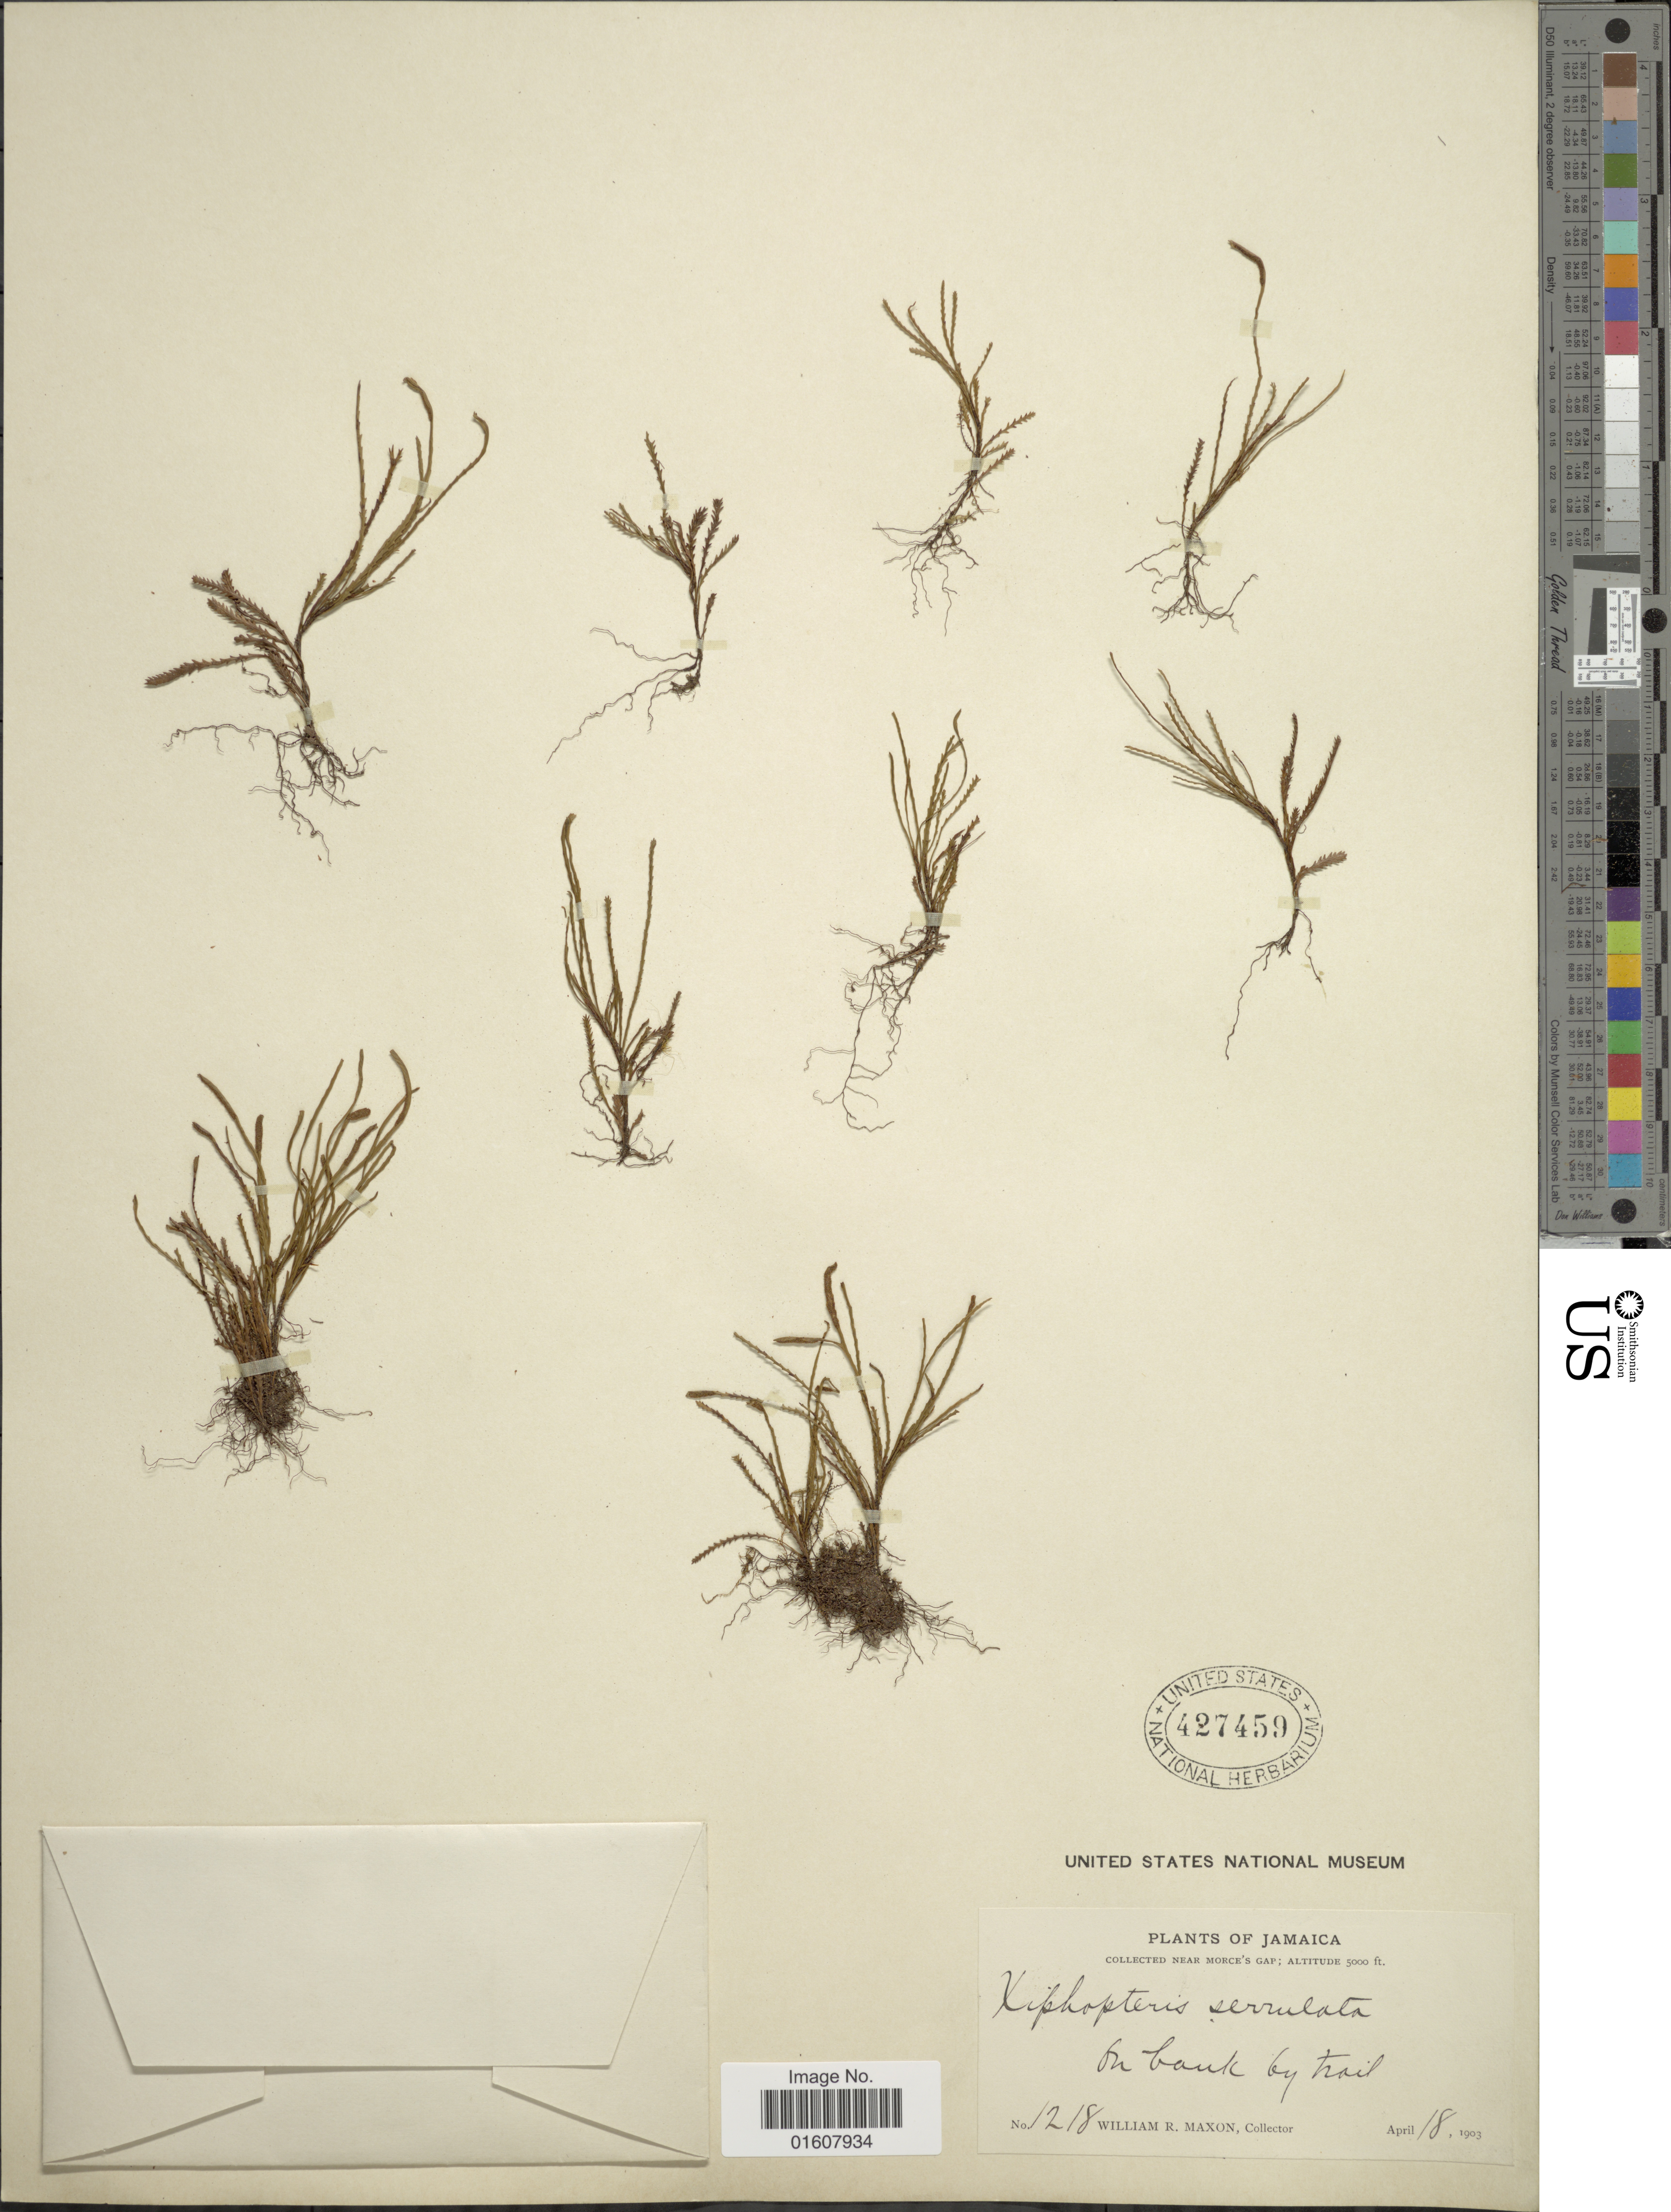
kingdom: Plantae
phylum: Tracheophyta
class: Polypodiopsida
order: Polypodiales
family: Polypodiaceae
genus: Cochlidium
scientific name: Cochlidium serrulatum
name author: (Sw.) L.E. Bishop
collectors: W. R. Maxon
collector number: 1218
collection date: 1903-04-18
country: Jamaica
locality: Near Morce's Gap. On bank by trail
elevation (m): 1524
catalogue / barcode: US 427459